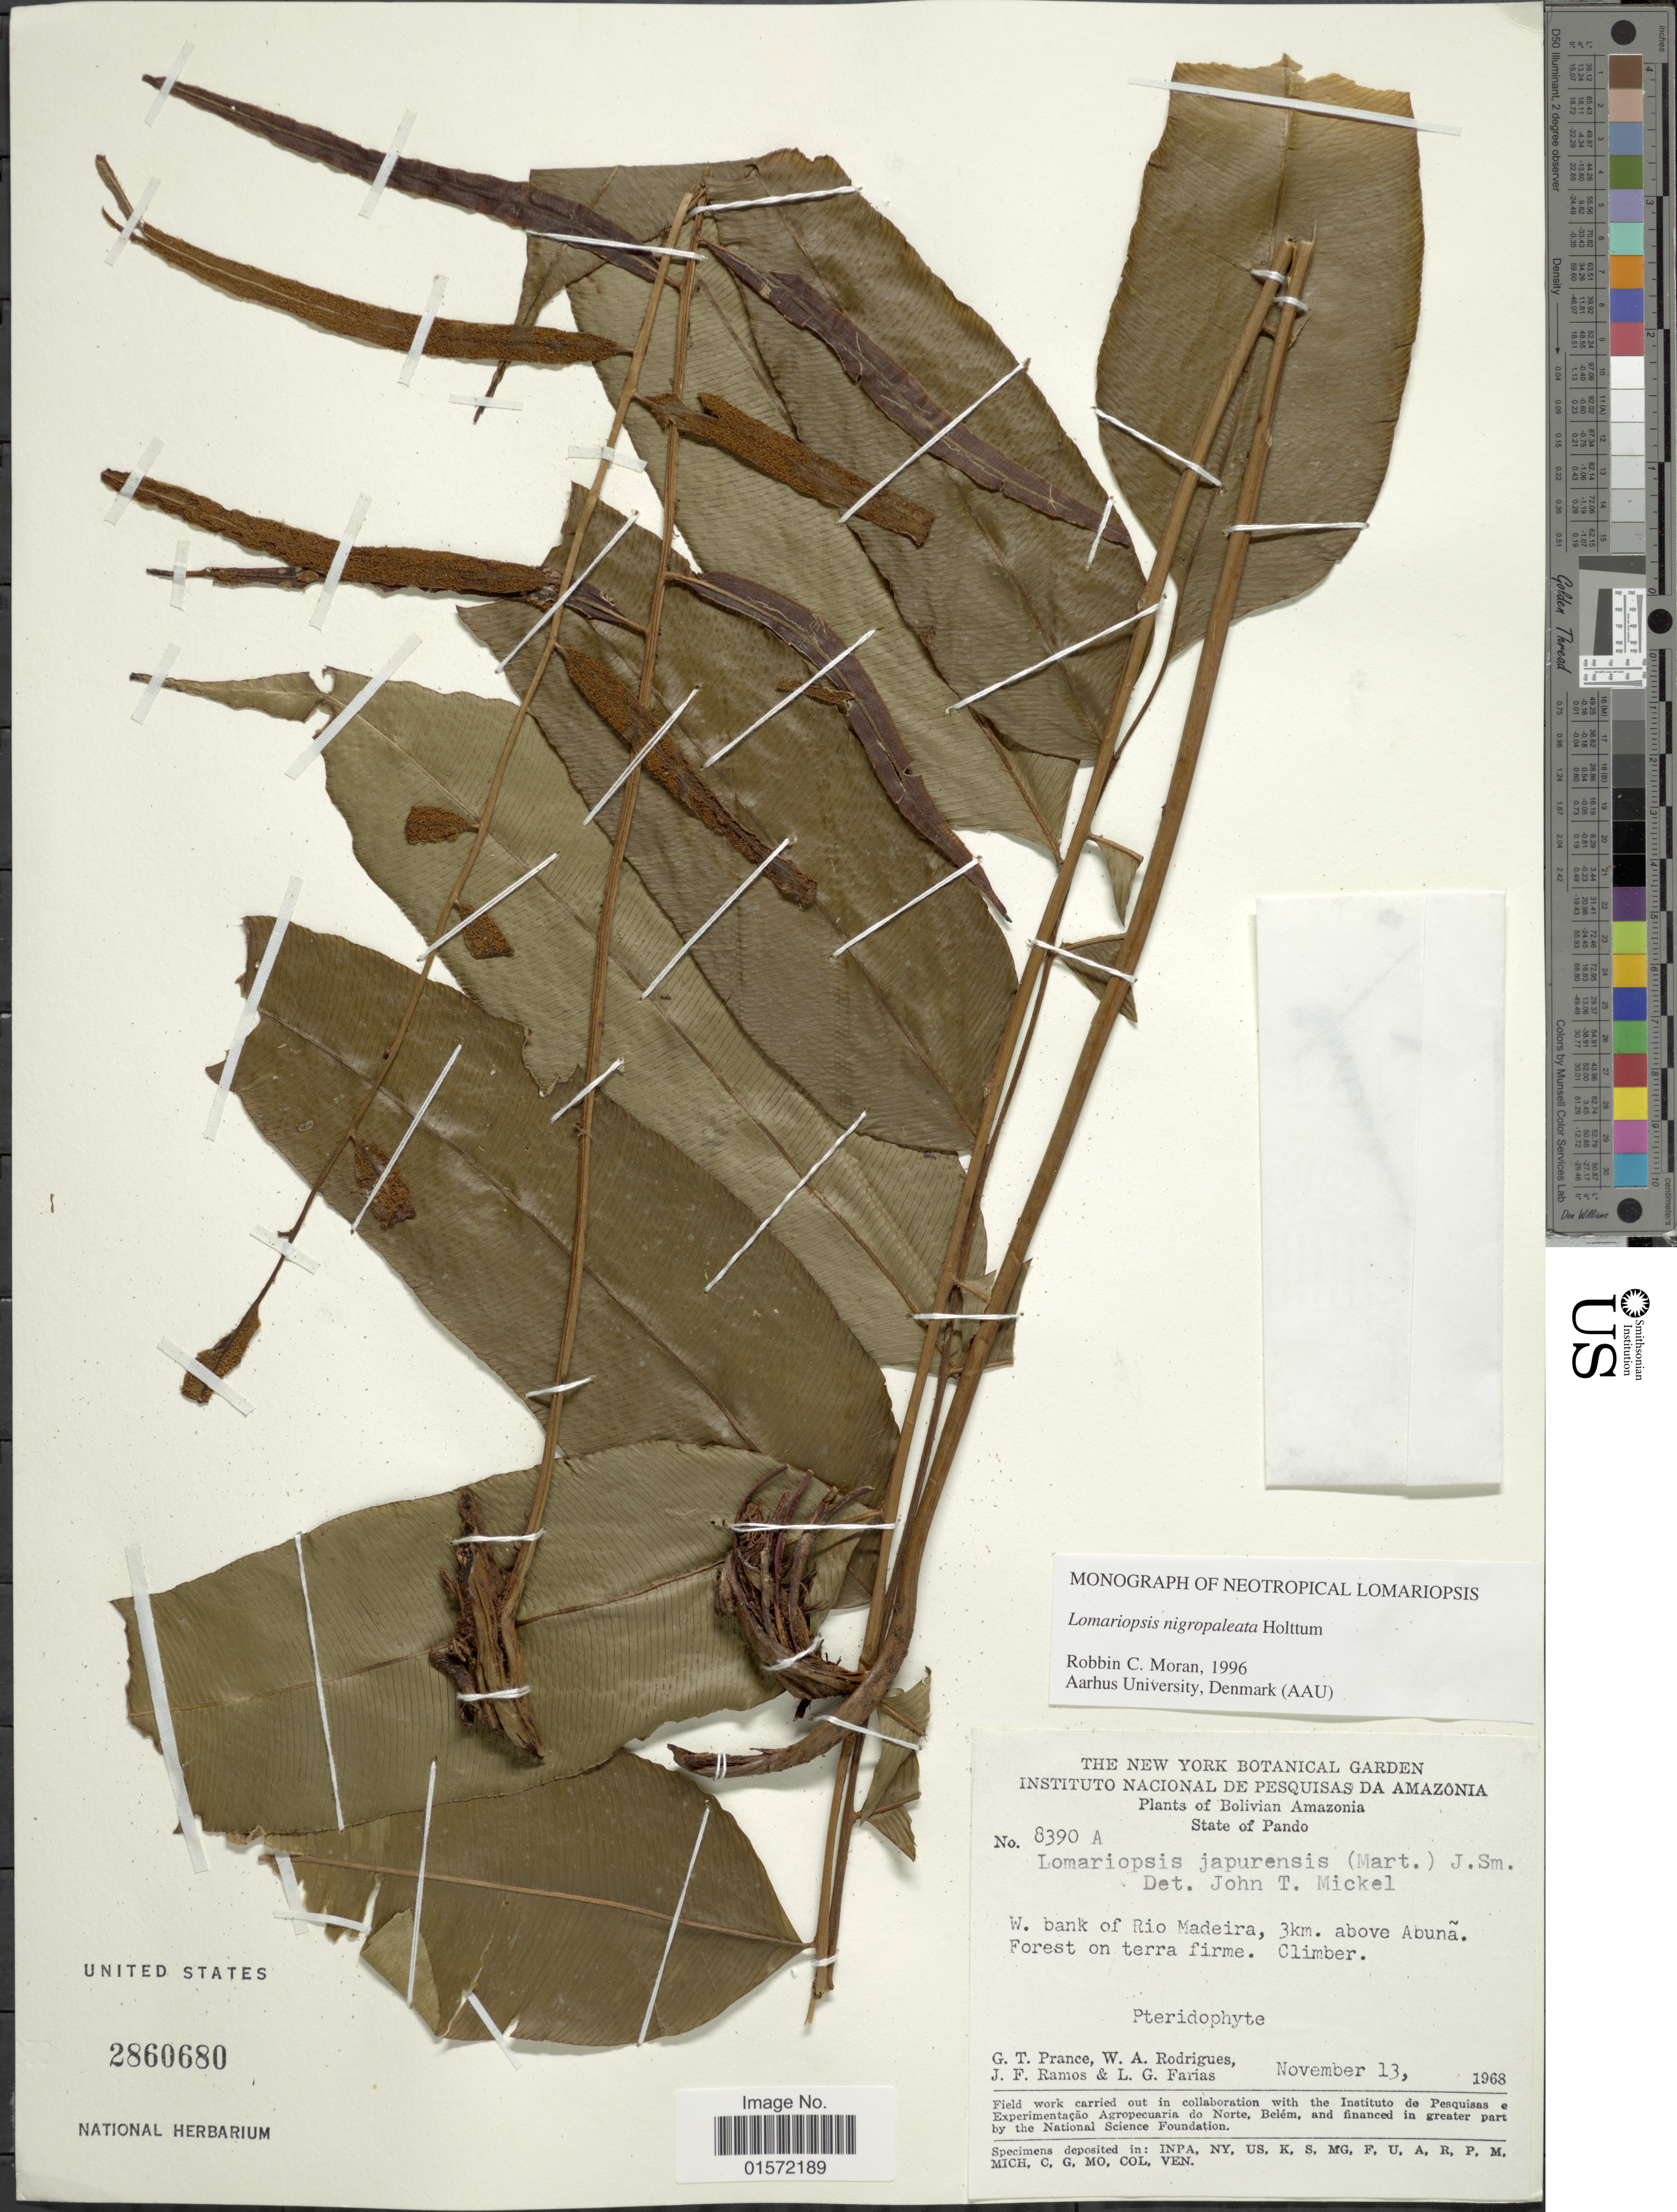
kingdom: Plantae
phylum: Tracheophyta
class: Polypodiopsida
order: Polypodiales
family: Lomariopsidaceae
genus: Lomariopsis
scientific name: Lomariopsis nigropaleata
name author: Holttum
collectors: G. T. Prance, W. A. Rodrigues, J. F. Ramos & L. G. Farias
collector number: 8390A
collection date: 1968-11-13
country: Bolivia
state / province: Pando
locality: Bolivian Amazonia, W. bank of Rio Madeira, 3km. above Abuña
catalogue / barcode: US 2860680